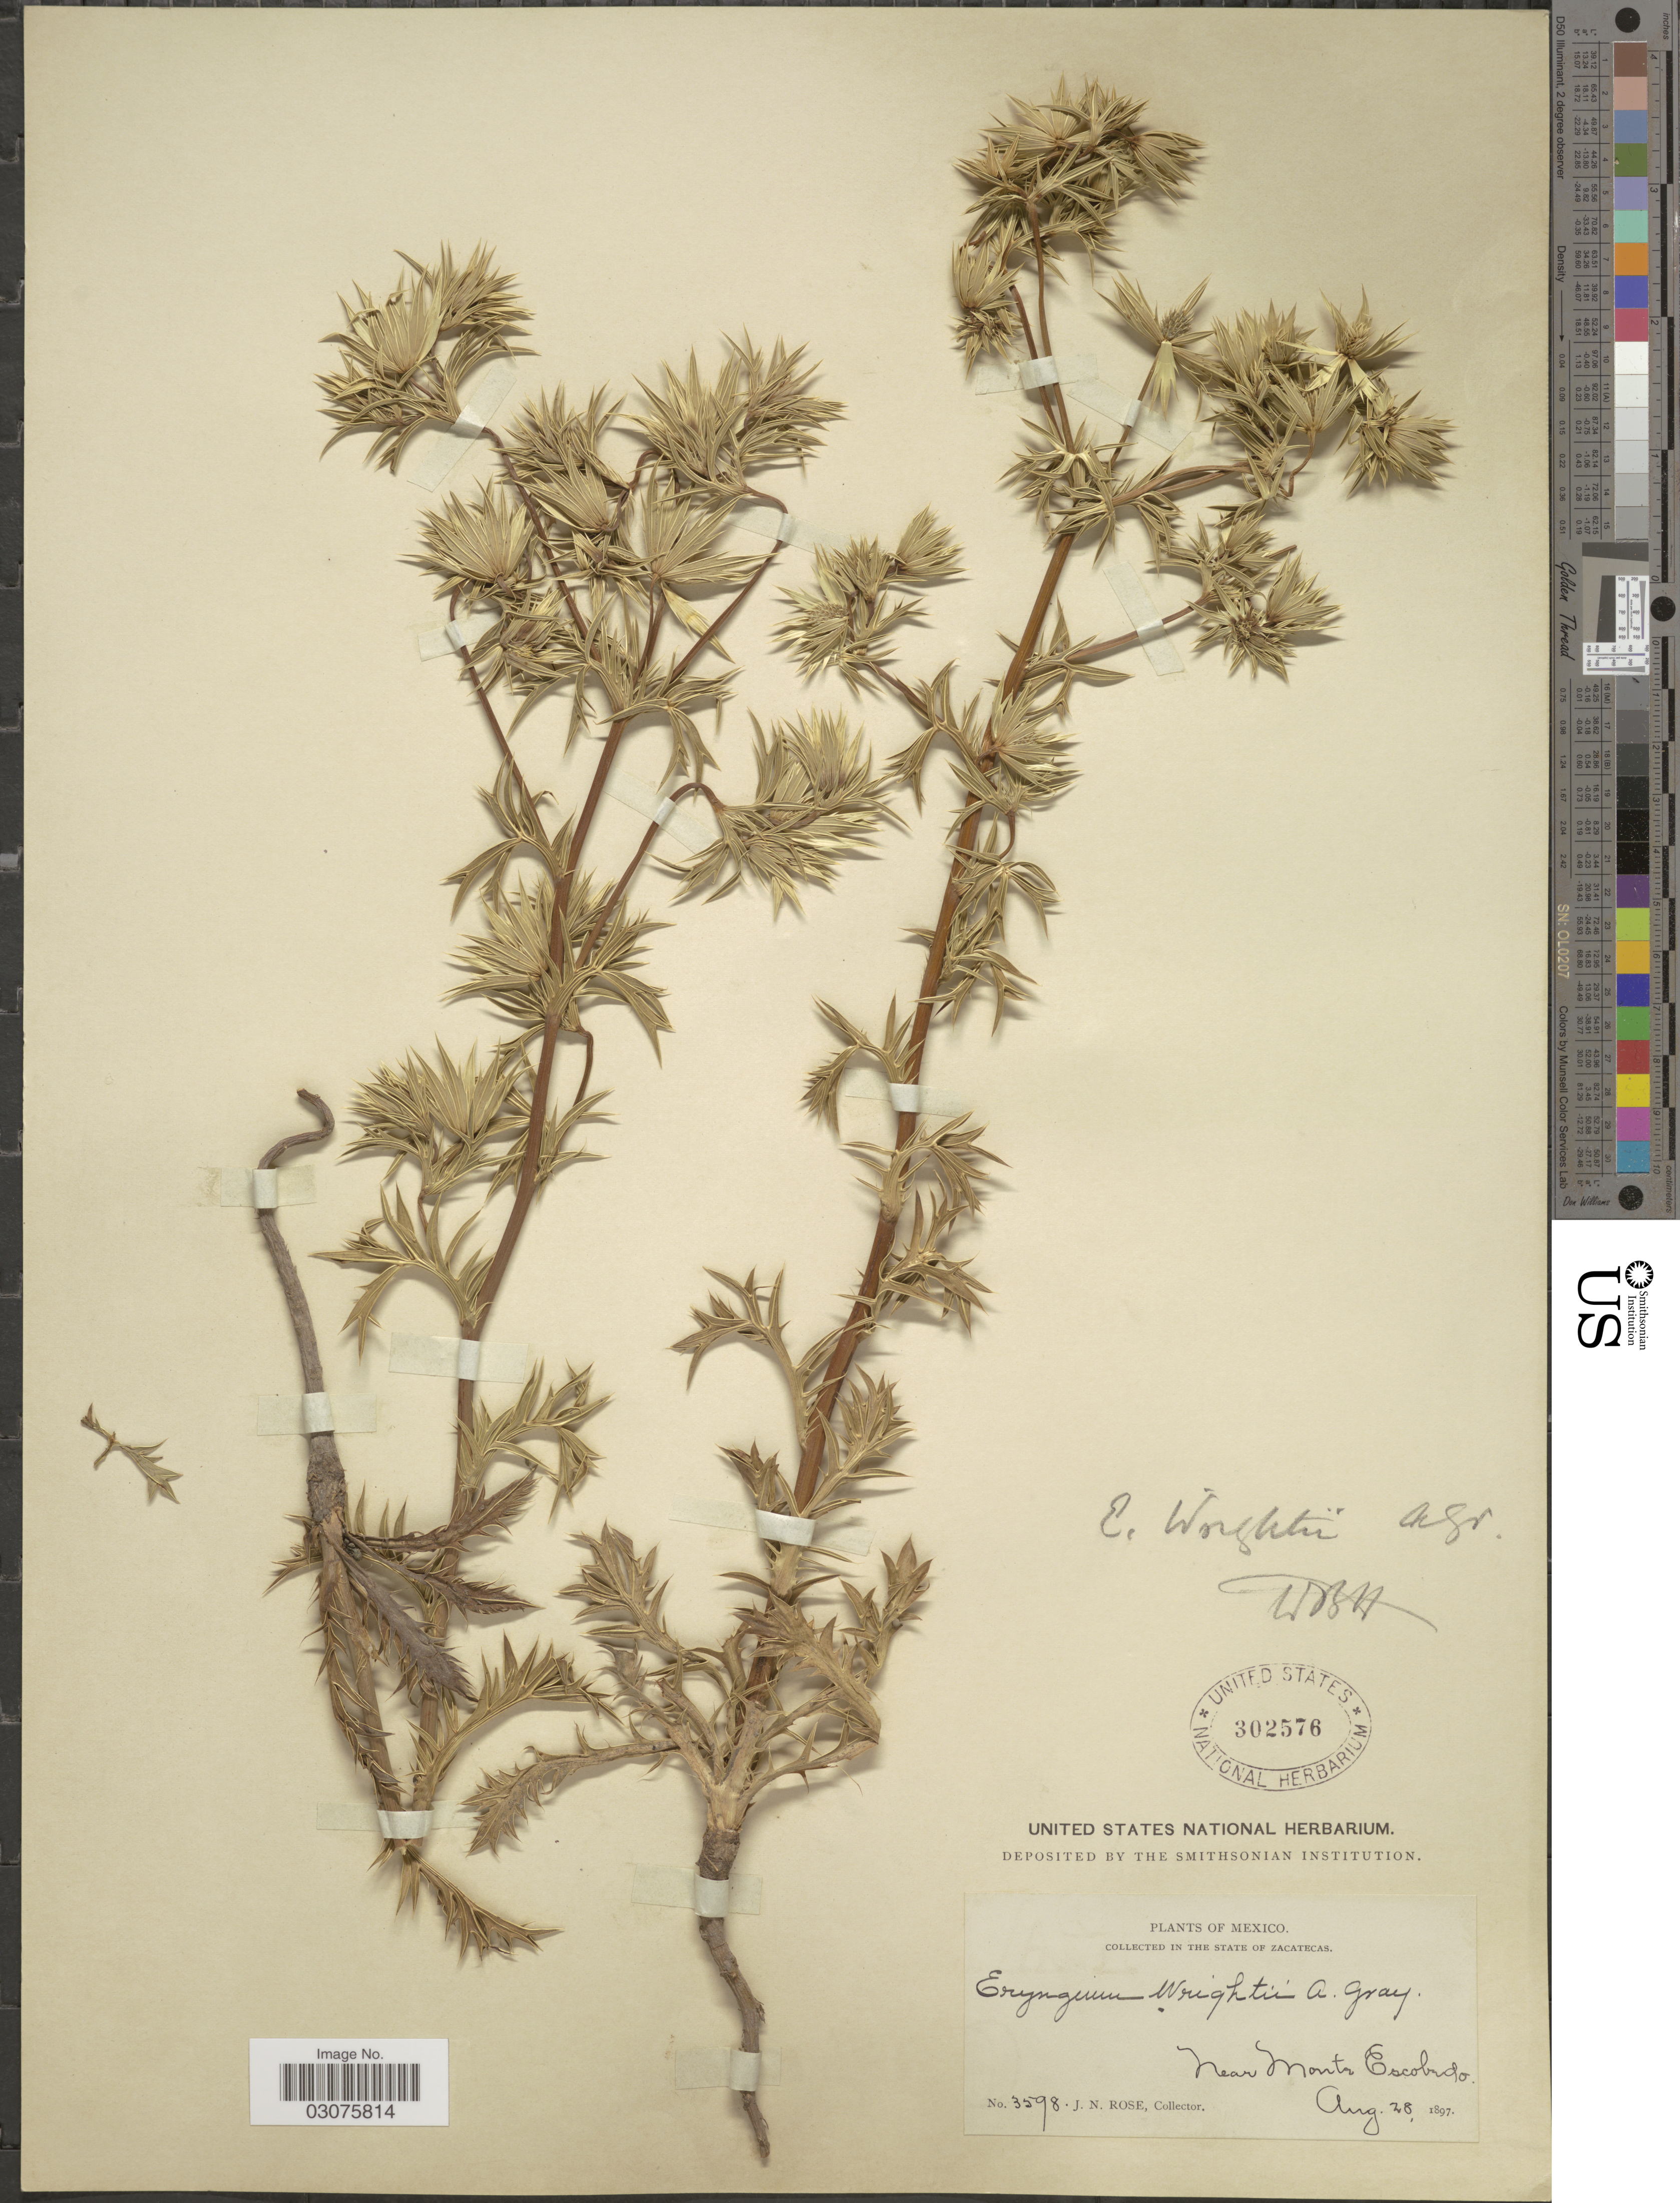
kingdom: Plantae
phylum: Tracheophyta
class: Magnoliopsida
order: Apiales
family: Apiaceae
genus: Eryngium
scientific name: Eryngium heterophyllum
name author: Engelm.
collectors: J. N. Rose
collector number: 3598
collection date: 1897-08-28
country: Mexico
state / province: Zacatecas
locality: Collected in the State of Zacatecas. Near Monte Escobedo.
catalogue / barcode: US 302576